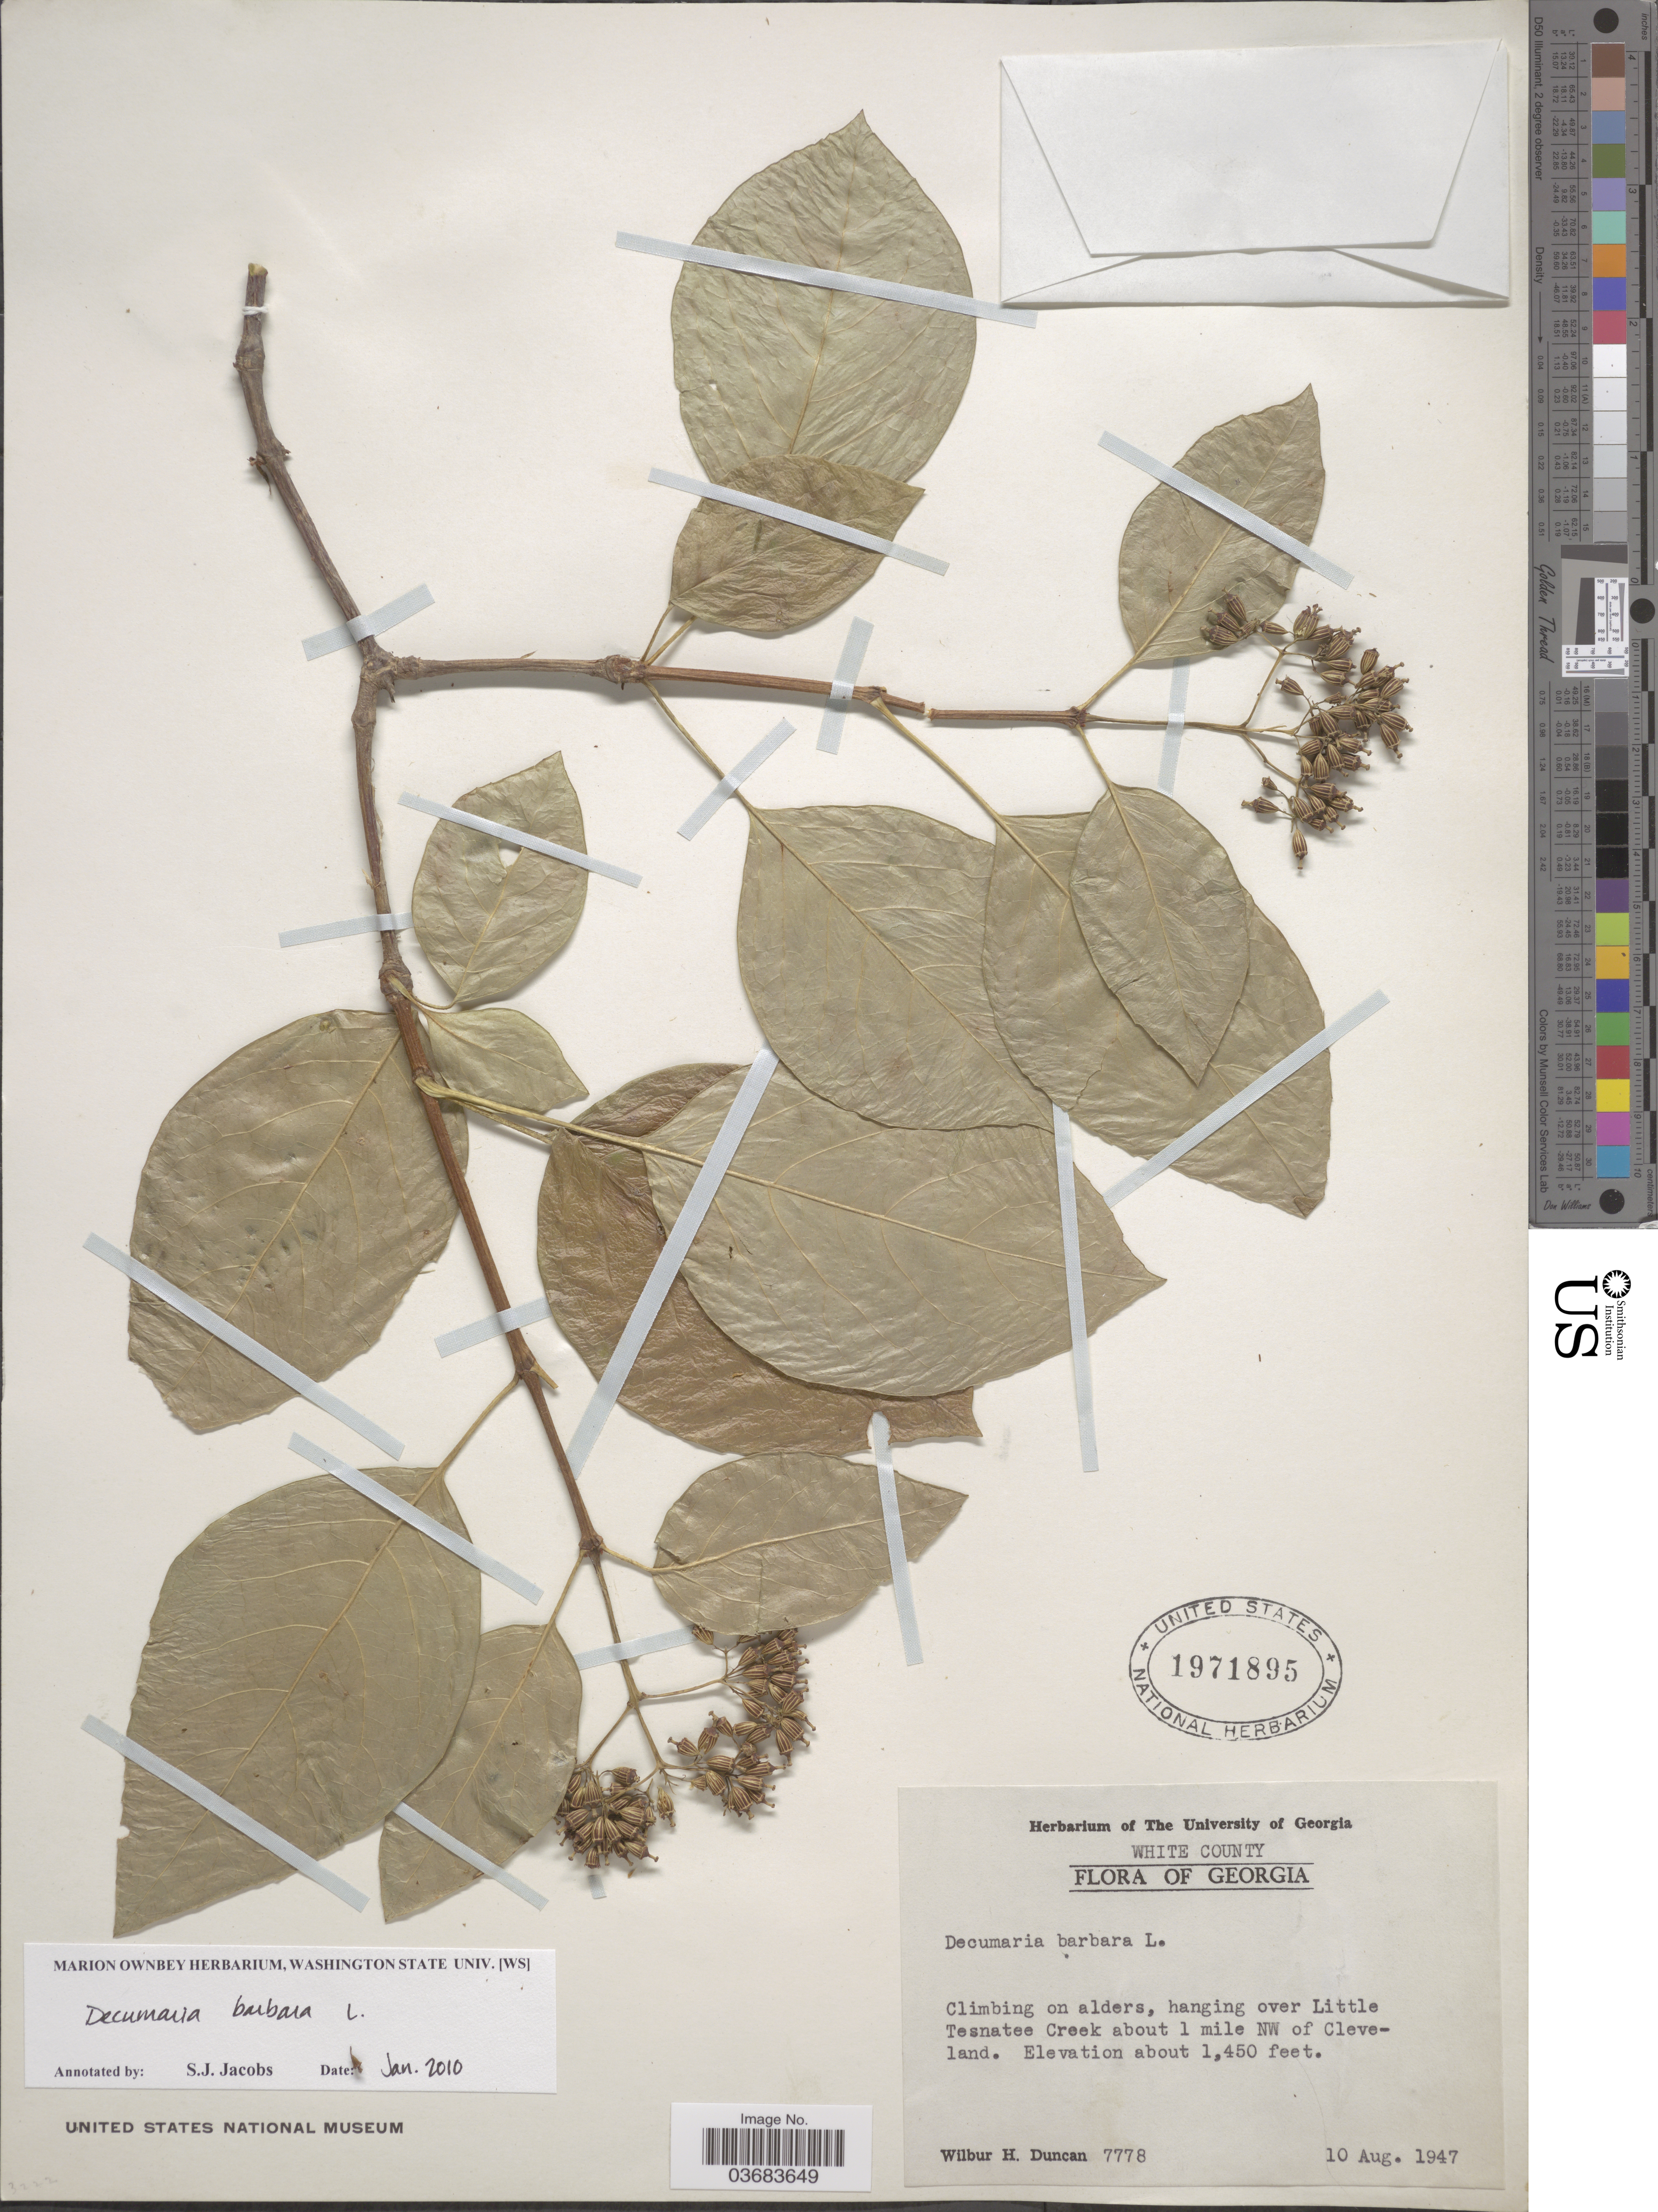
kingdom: Plantae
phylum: Tracheophyta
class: Magnoliopsida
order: Cornales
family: Hydrangeaceae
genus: Hydrangea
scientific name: Hydrangea barbara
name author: (L.) Bernd Schulz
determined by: Strong, Mark T., (BOT), Smithsonian Institution - National Museum of Natural History (UNITED STATES)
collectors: W. H. Duncan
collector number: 7778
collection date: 1947-08-10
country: United States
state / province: Georgia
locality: White County. Climbing on alders, hanging over Little Tesnatee Creek about 1 mile NW of Cleveland.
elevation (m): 442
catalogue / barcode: US 1971895